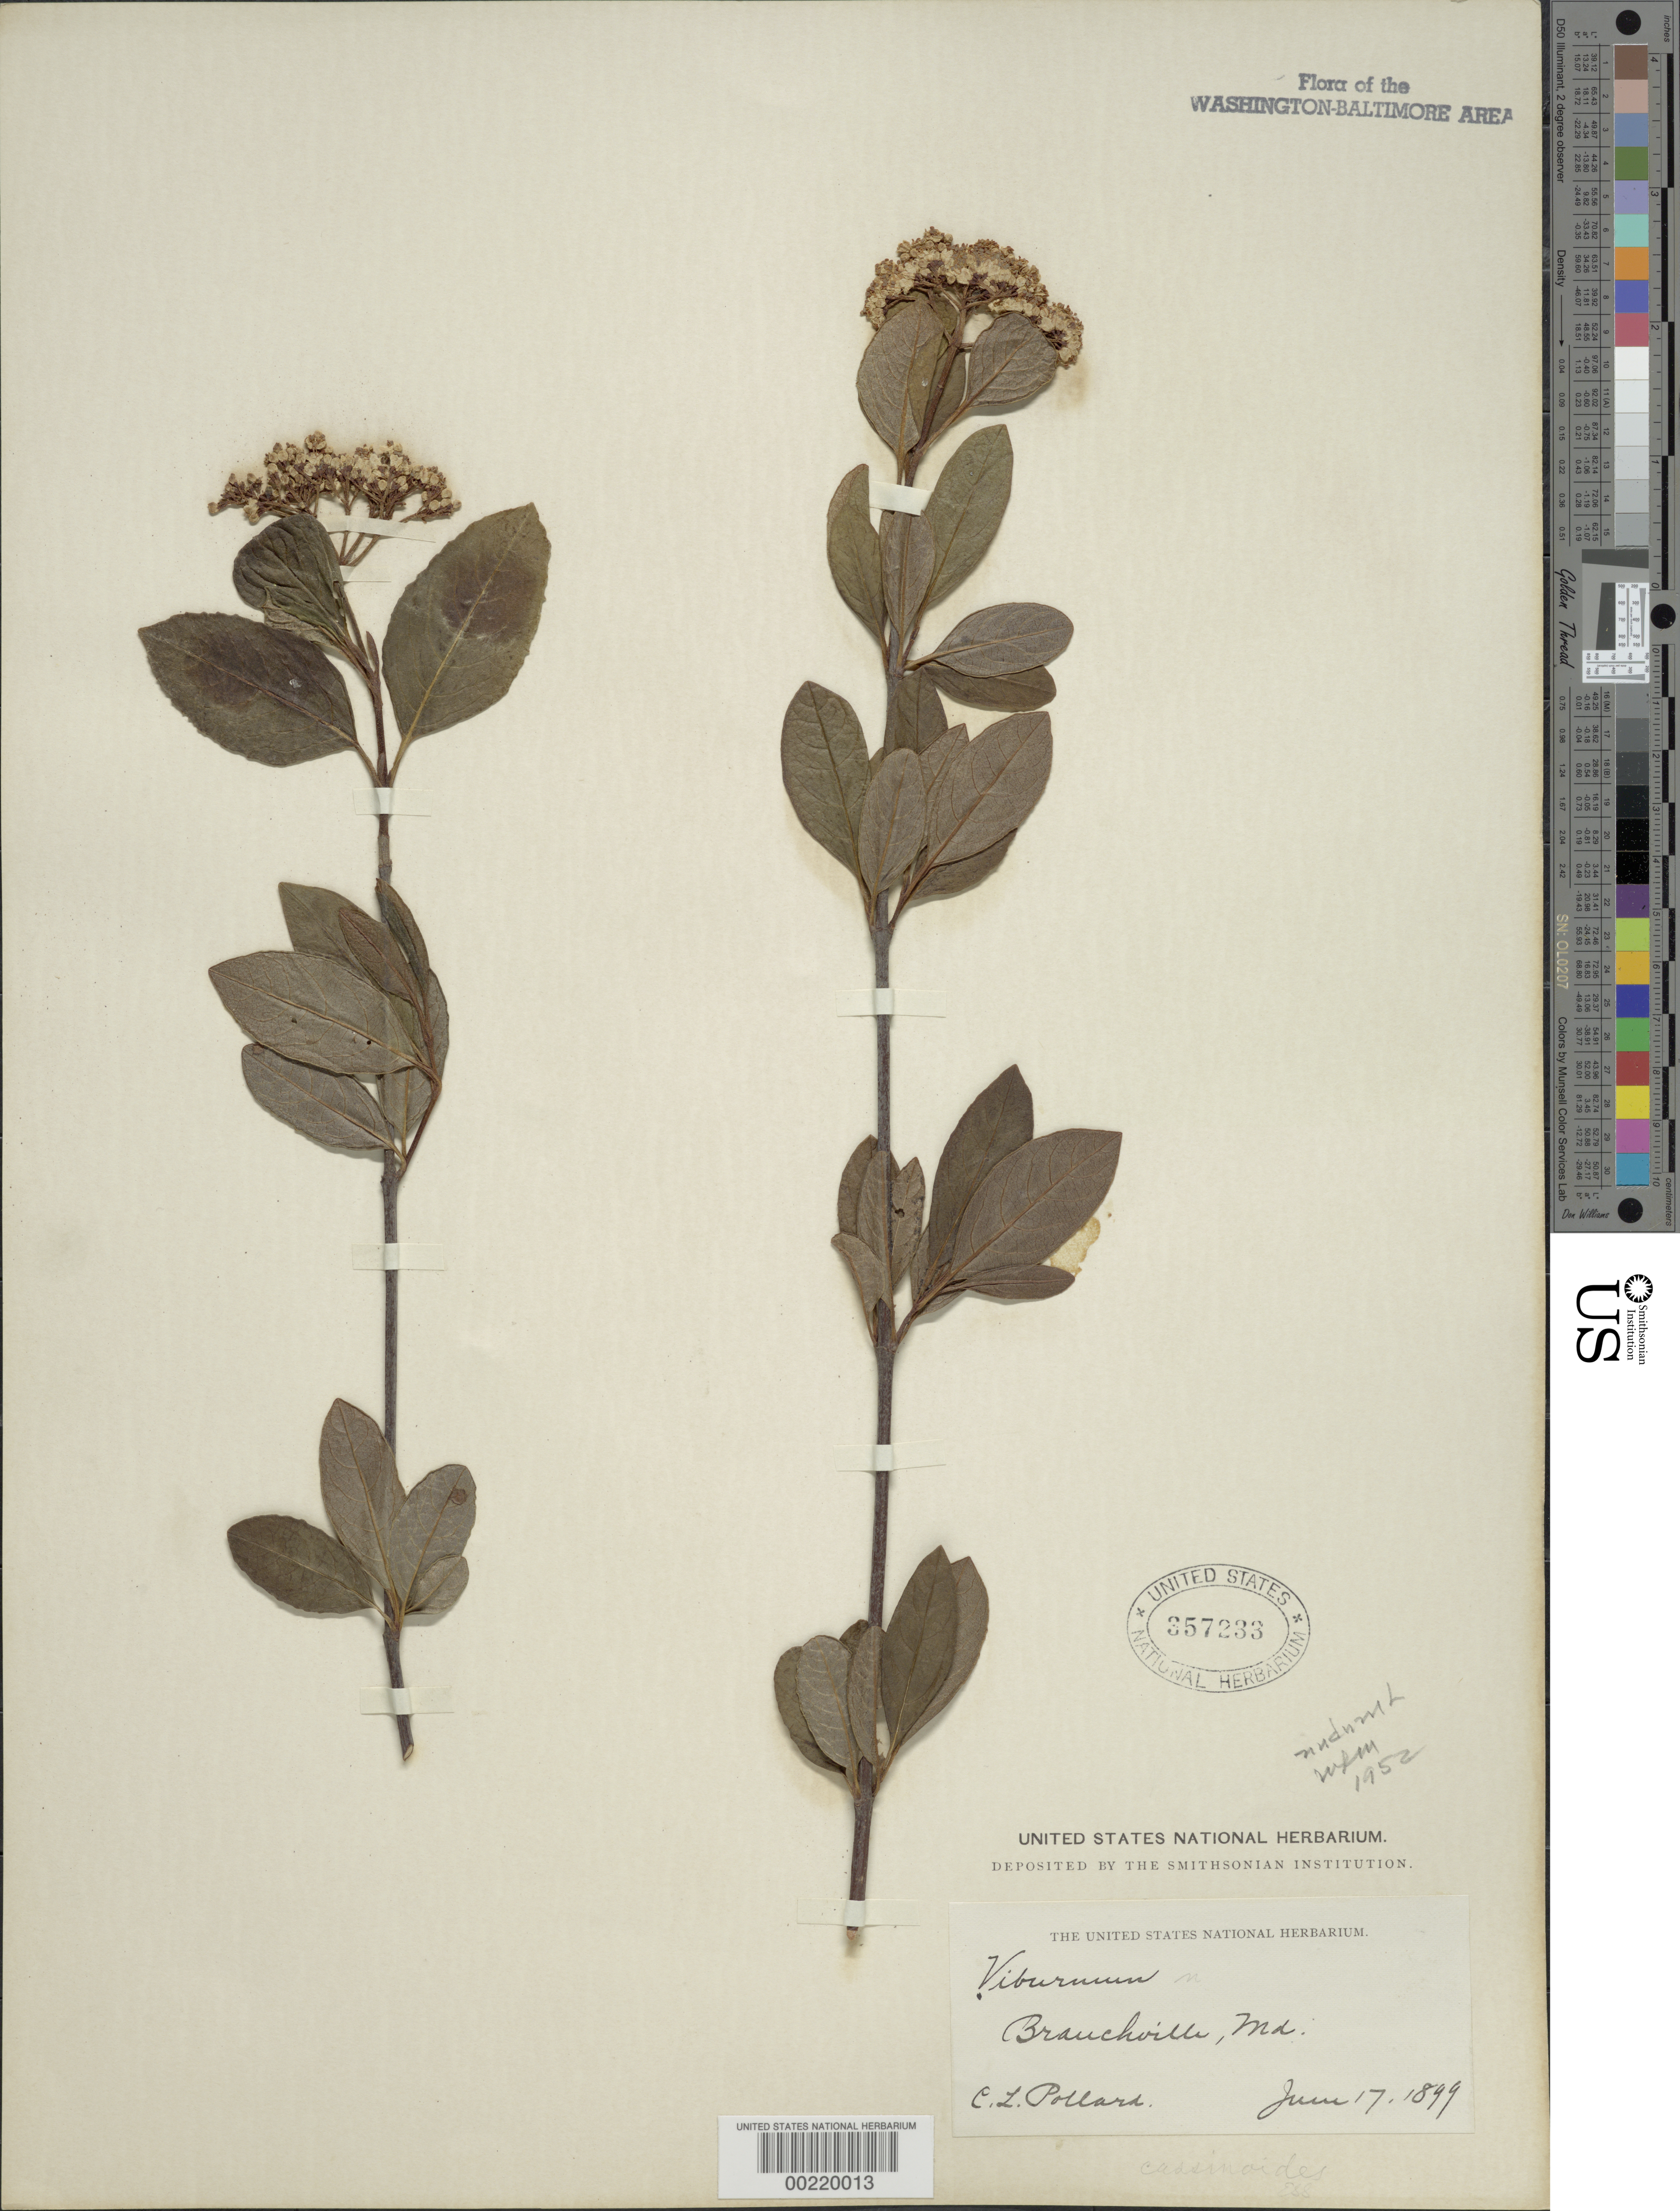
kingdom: Plantae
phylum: Tracheophyta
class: Magnoliopsida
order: Dipsacales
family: Viburnaceae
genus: Viburnum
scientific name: Viburnum nudum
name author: L.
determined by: McAtee, W. L.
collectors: C. L. Pollard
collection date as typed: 17 Jun 1899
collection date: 1899-06-17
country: United States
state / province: Maryland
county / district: Prince George's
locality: Branchville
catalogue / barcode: US 357233